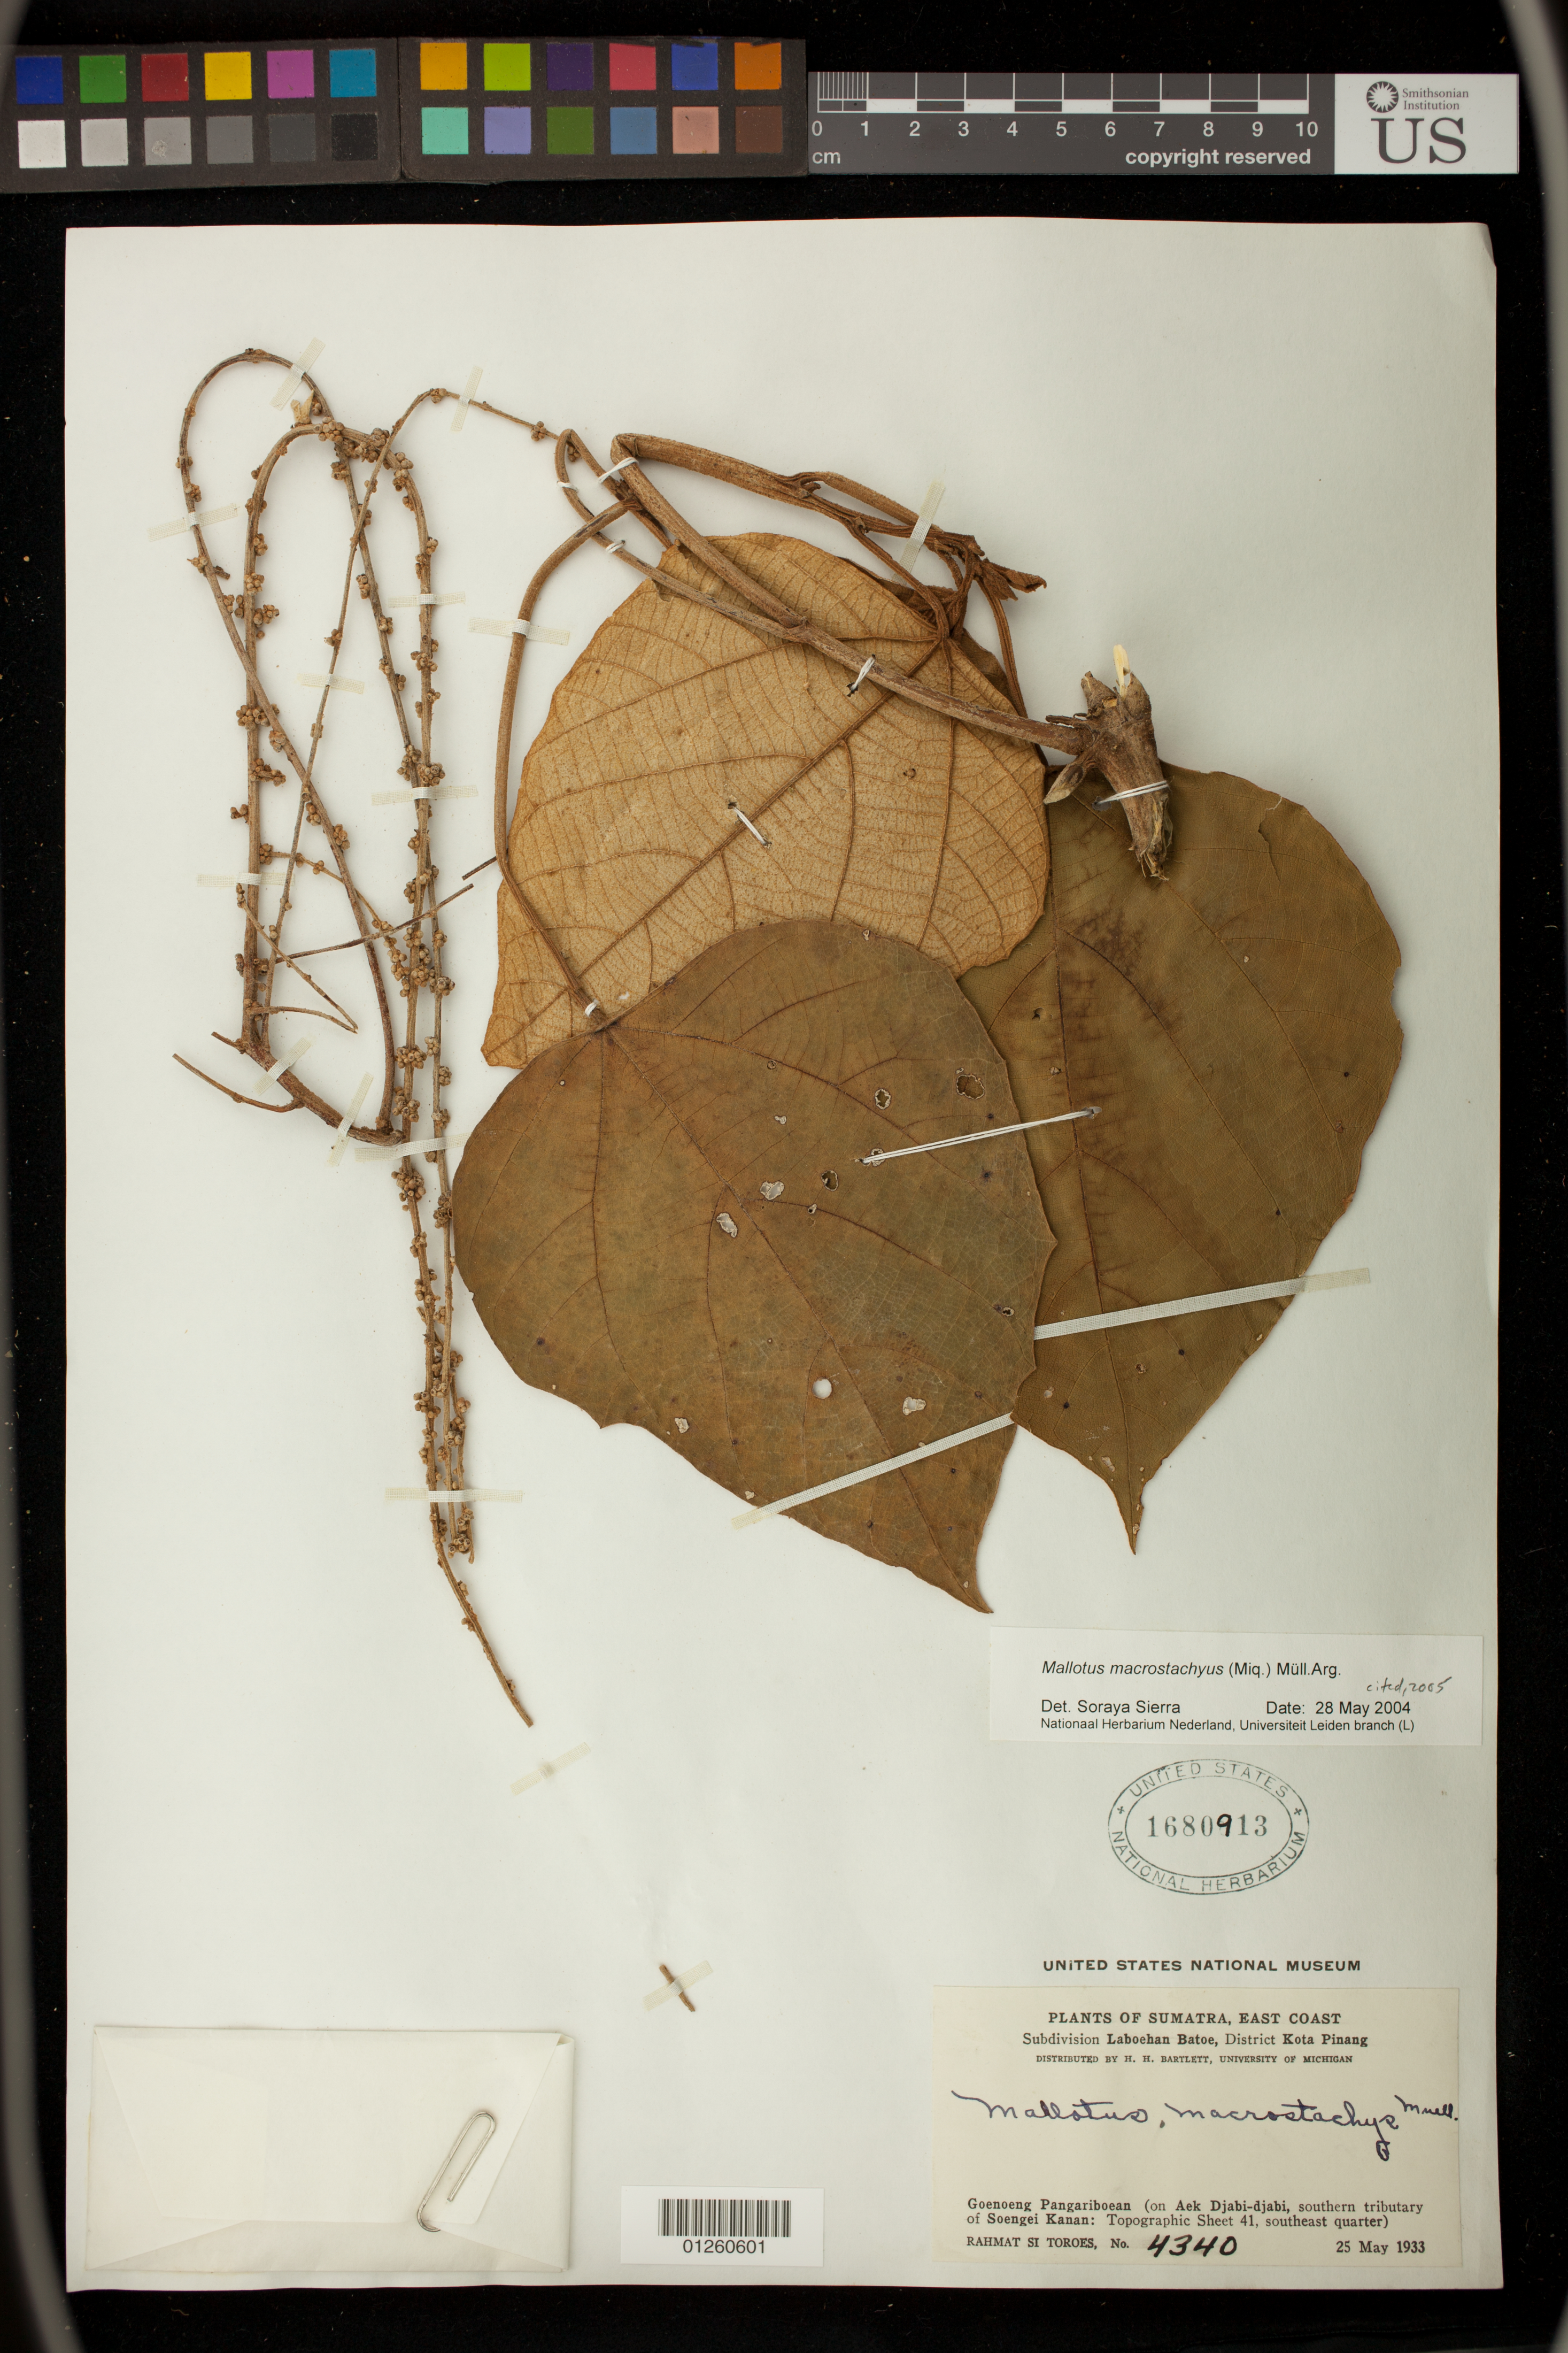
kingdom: Plantae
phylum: Tracheophyta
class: Magnoliopsida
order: Malpighiales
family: Euphorbiaceae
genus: Mallotus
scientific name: Mallotus macrostachyus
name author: (Miq.) Müll. Arg.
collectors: Rahmat Si Boeea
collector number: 4340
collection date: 1933-05-25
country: Indonesia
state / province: Sumatra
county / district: Sumatera Utara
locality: Goenoeng Pangariboean (on Aek Djabi-djabi, southern tributary of Soengei Kanan: topographic sheet 41, southeast quarter)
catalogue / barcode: US 1680913